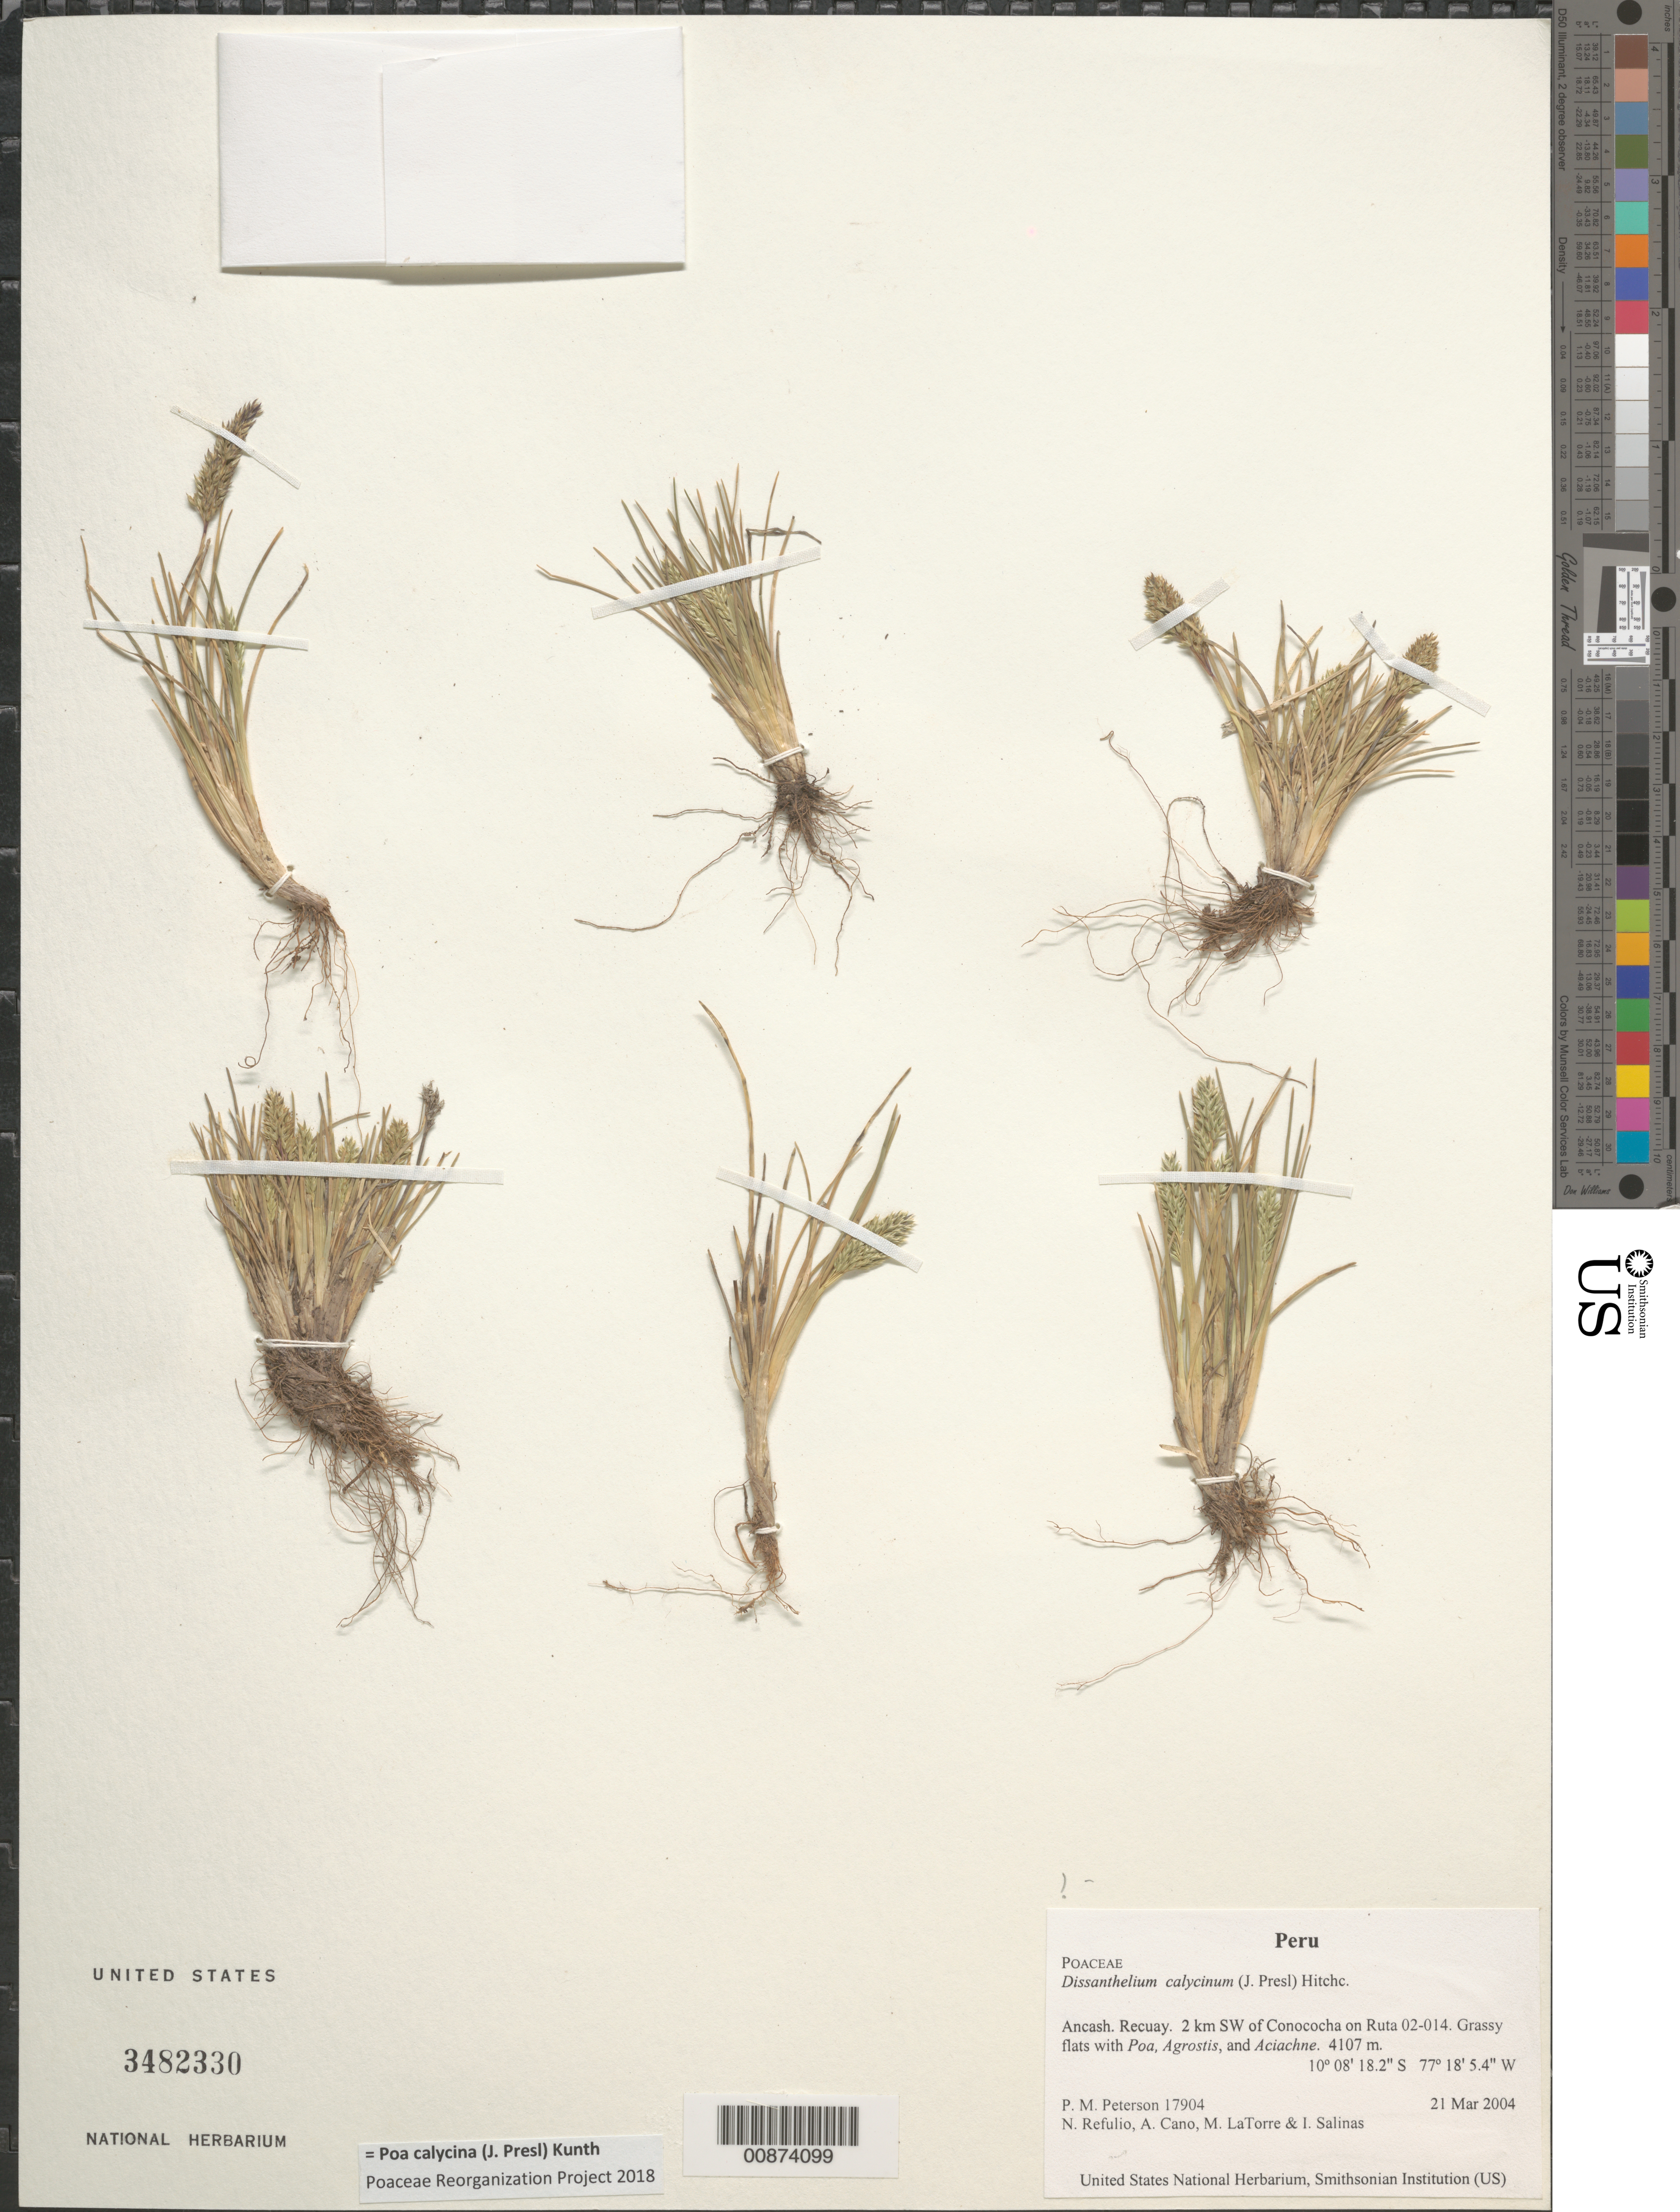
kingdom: Plantae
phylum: Tracheophyta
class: Liliopsida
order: Poales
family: Poaceae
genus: Poa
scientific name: Poa calycina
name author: (J. Presl) Kunth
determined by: Poaceae Reorganization Project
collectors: P. M. Peterson, N. Refulio-Rodríguez, A. Cano, M. Torre & I. Salinas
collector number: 17904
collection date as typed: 21 Mar 2004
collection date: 2004-03-21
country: Peru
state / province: Ancash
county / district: Recuay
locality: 2 km SW of Conococha on Ruta 02-014. Grassy flats with Poa, Agrostis, and Aciachne.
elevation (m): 4107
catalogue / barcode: US 3482330